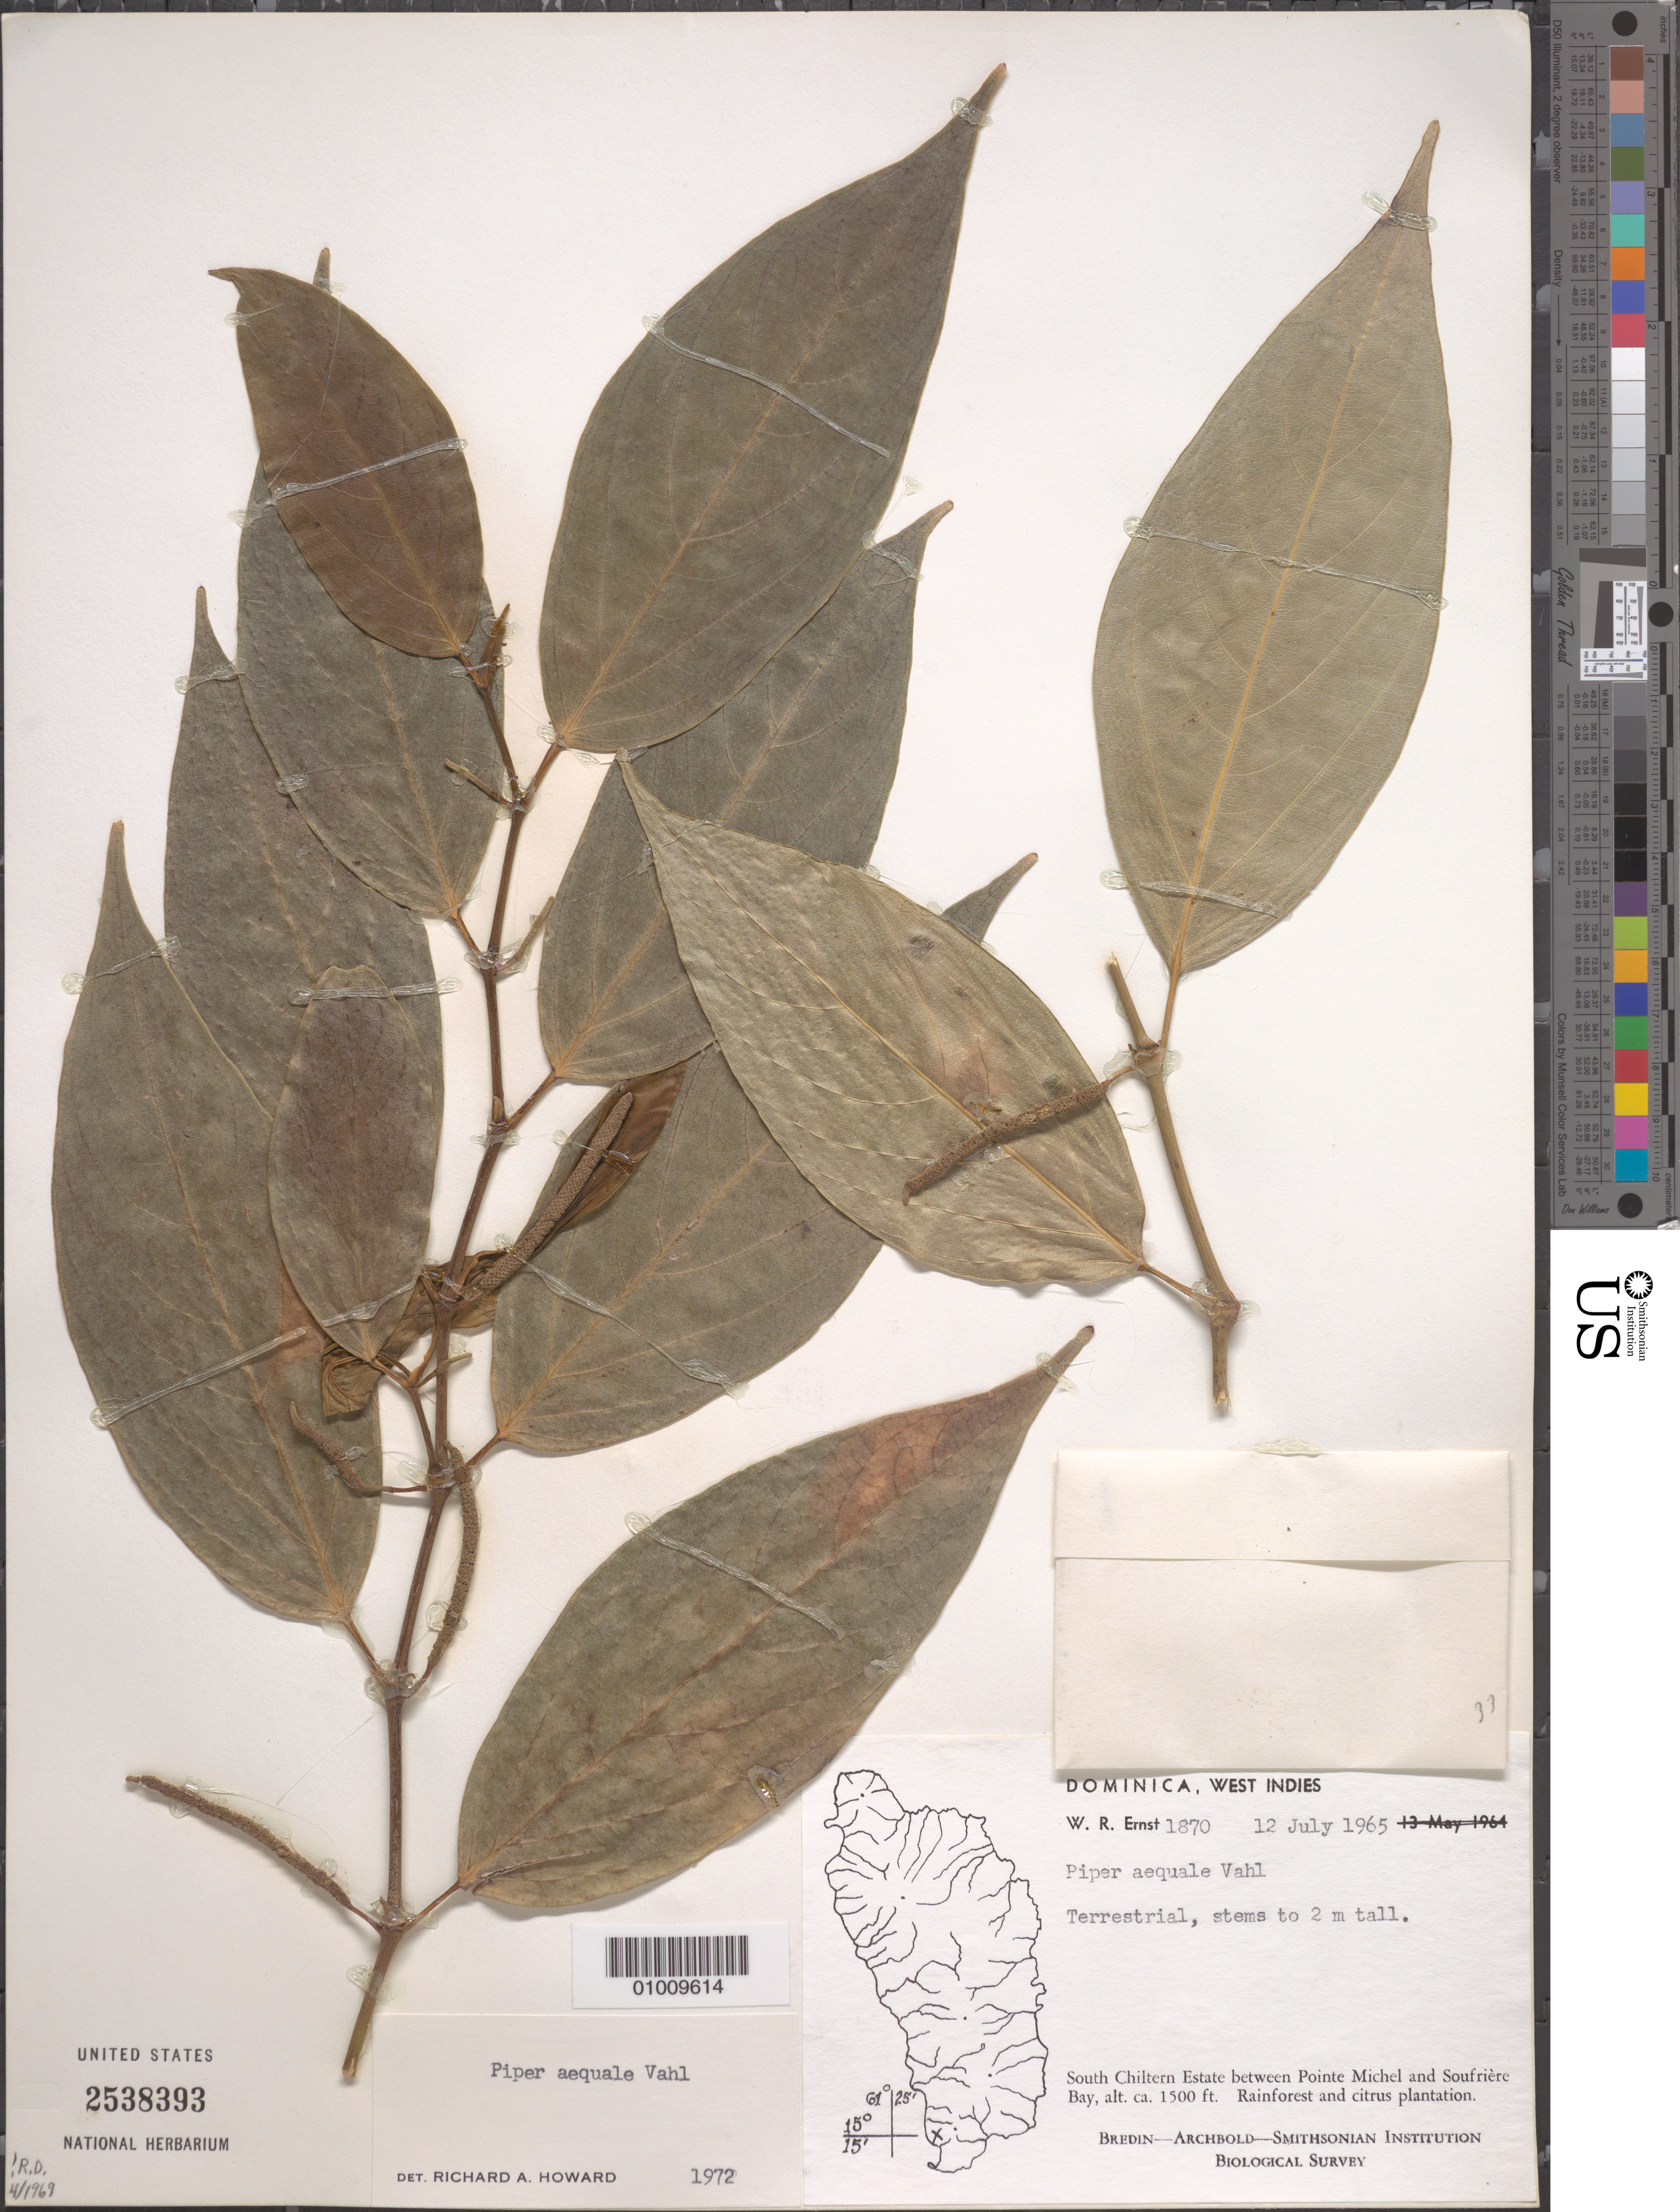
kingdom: Plantae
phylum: Tracheophyta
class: Magnoliopsida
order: Piperales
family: Piperaceae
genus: Piper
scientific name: Piper aequale var. aequale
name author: Vahl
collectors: W. R. Ernst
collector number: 1870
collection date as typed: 12 Jul 1965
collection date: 1965-07-12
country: Dominica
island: Dominica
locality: South Chiltern Estate between Pointe Michel and Soufriere Bay. Rain forest and citrus plantation.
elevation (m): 457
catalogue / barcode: US 2538393